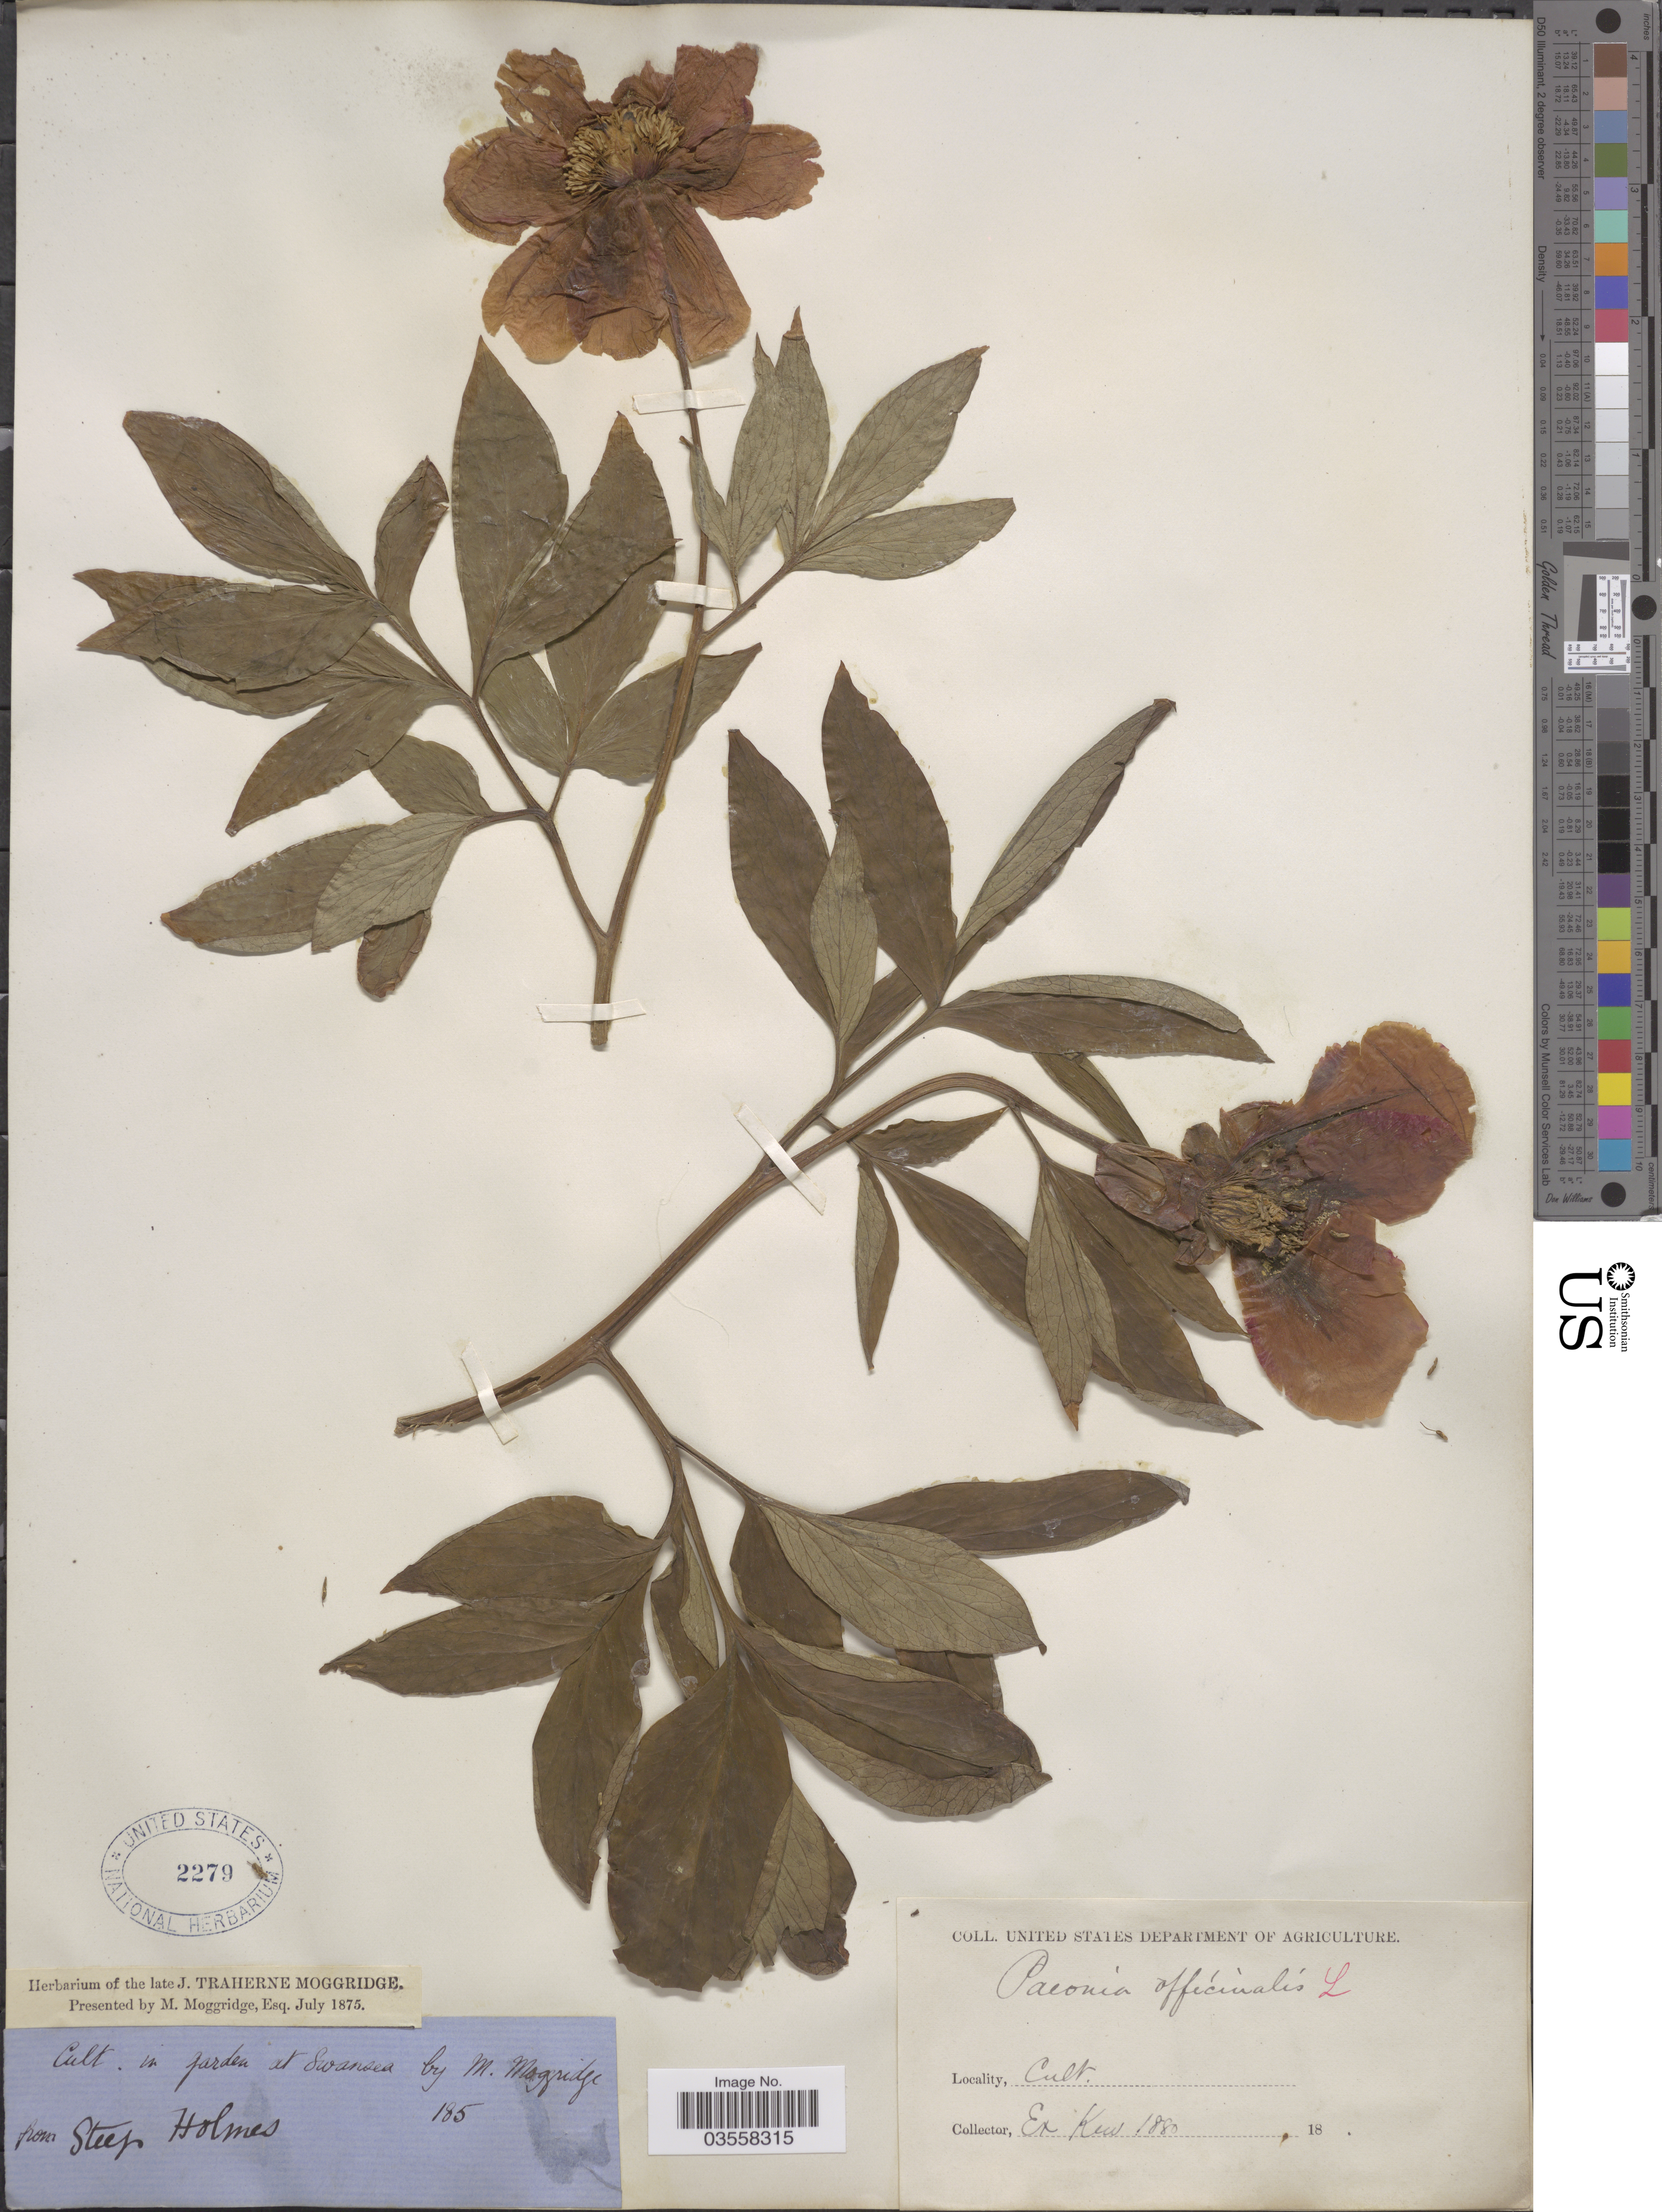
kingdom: Plantae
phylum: Tracheophyta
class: Magnoliopsida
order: Saxifragales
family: Paeoniaceae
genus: Paeonia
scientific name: Paeonia officinalis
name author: L.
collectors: M. Moggridge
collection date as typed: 185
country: United Kingdom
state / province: Wales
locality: In garden at Swansea.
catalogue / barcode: US 2279